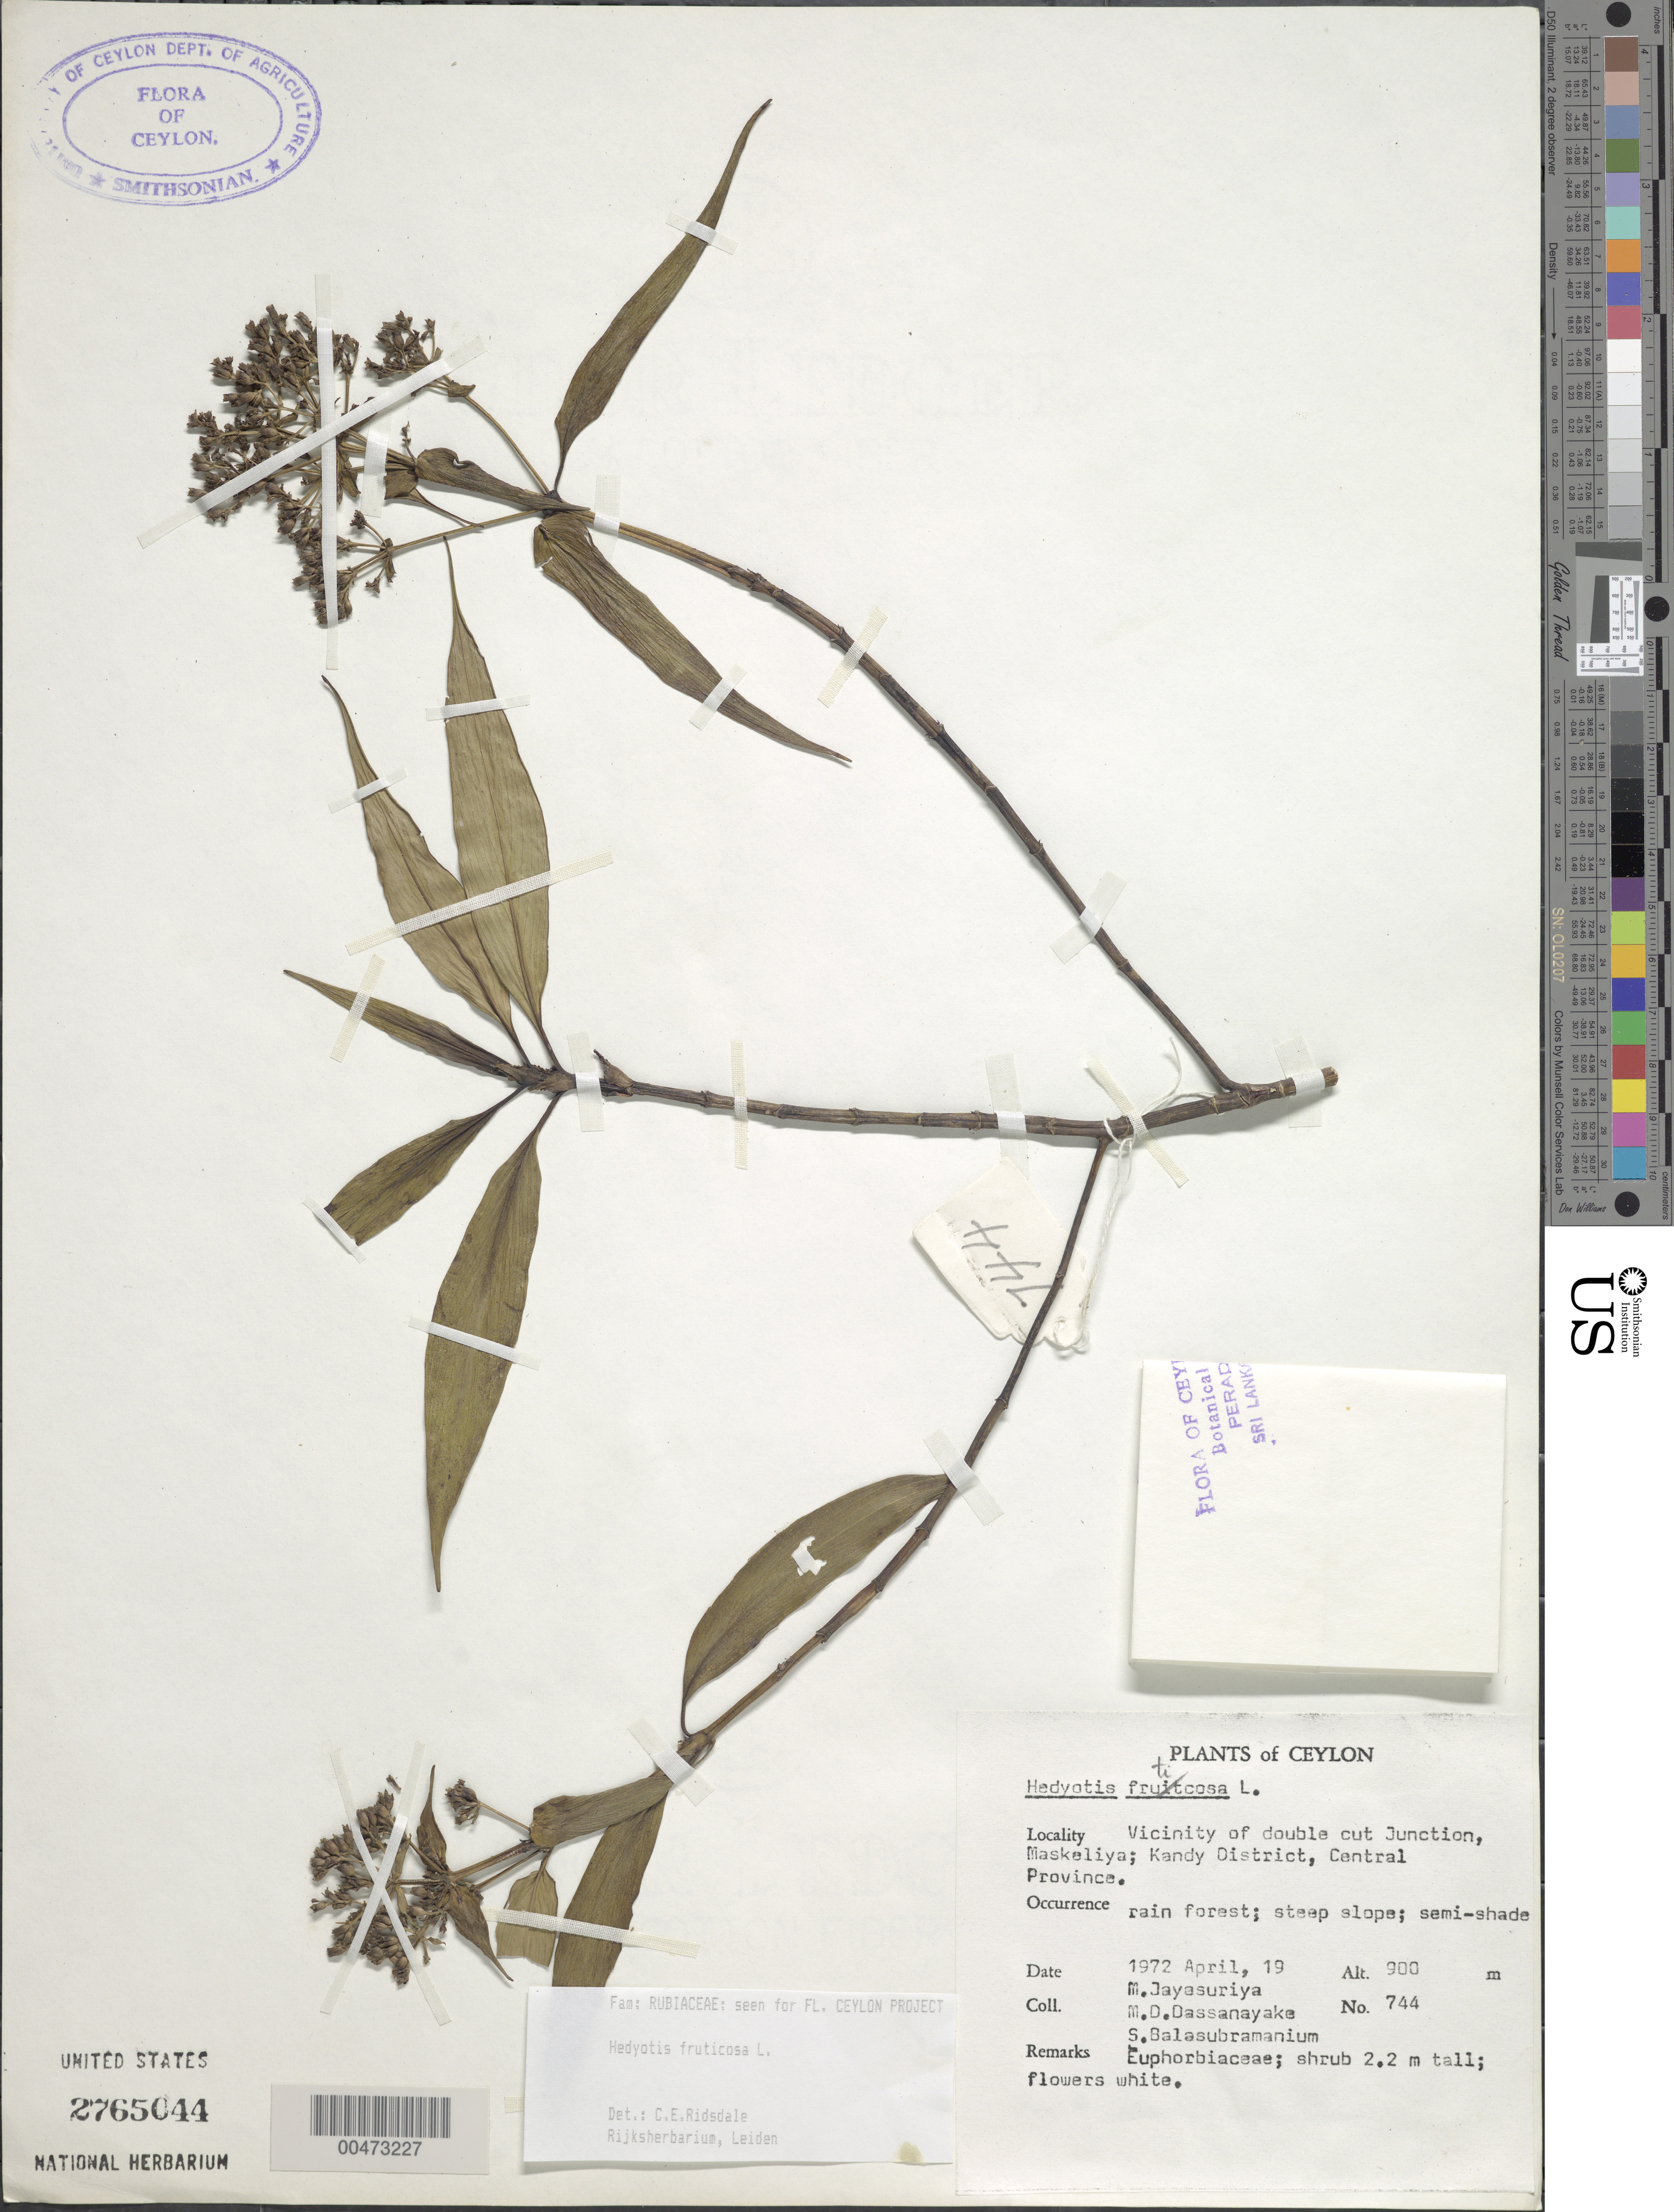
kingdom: Plantae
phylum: Tracheophyta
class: Magnoliopsida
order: Gentianales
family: Rubiaceae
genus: Hedyotis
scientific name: Hedyotis fruticosa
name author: L.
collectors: A. H. Jayasuriya, M. Dassanayake & S. Balasubramanium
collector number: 744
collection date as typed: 19 Apr 1972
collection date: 1972-04-19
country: Sri Lanka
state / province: Central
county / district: Kandy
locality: vicinity of double cut junction, Maskeliya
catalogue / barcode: US 2765044